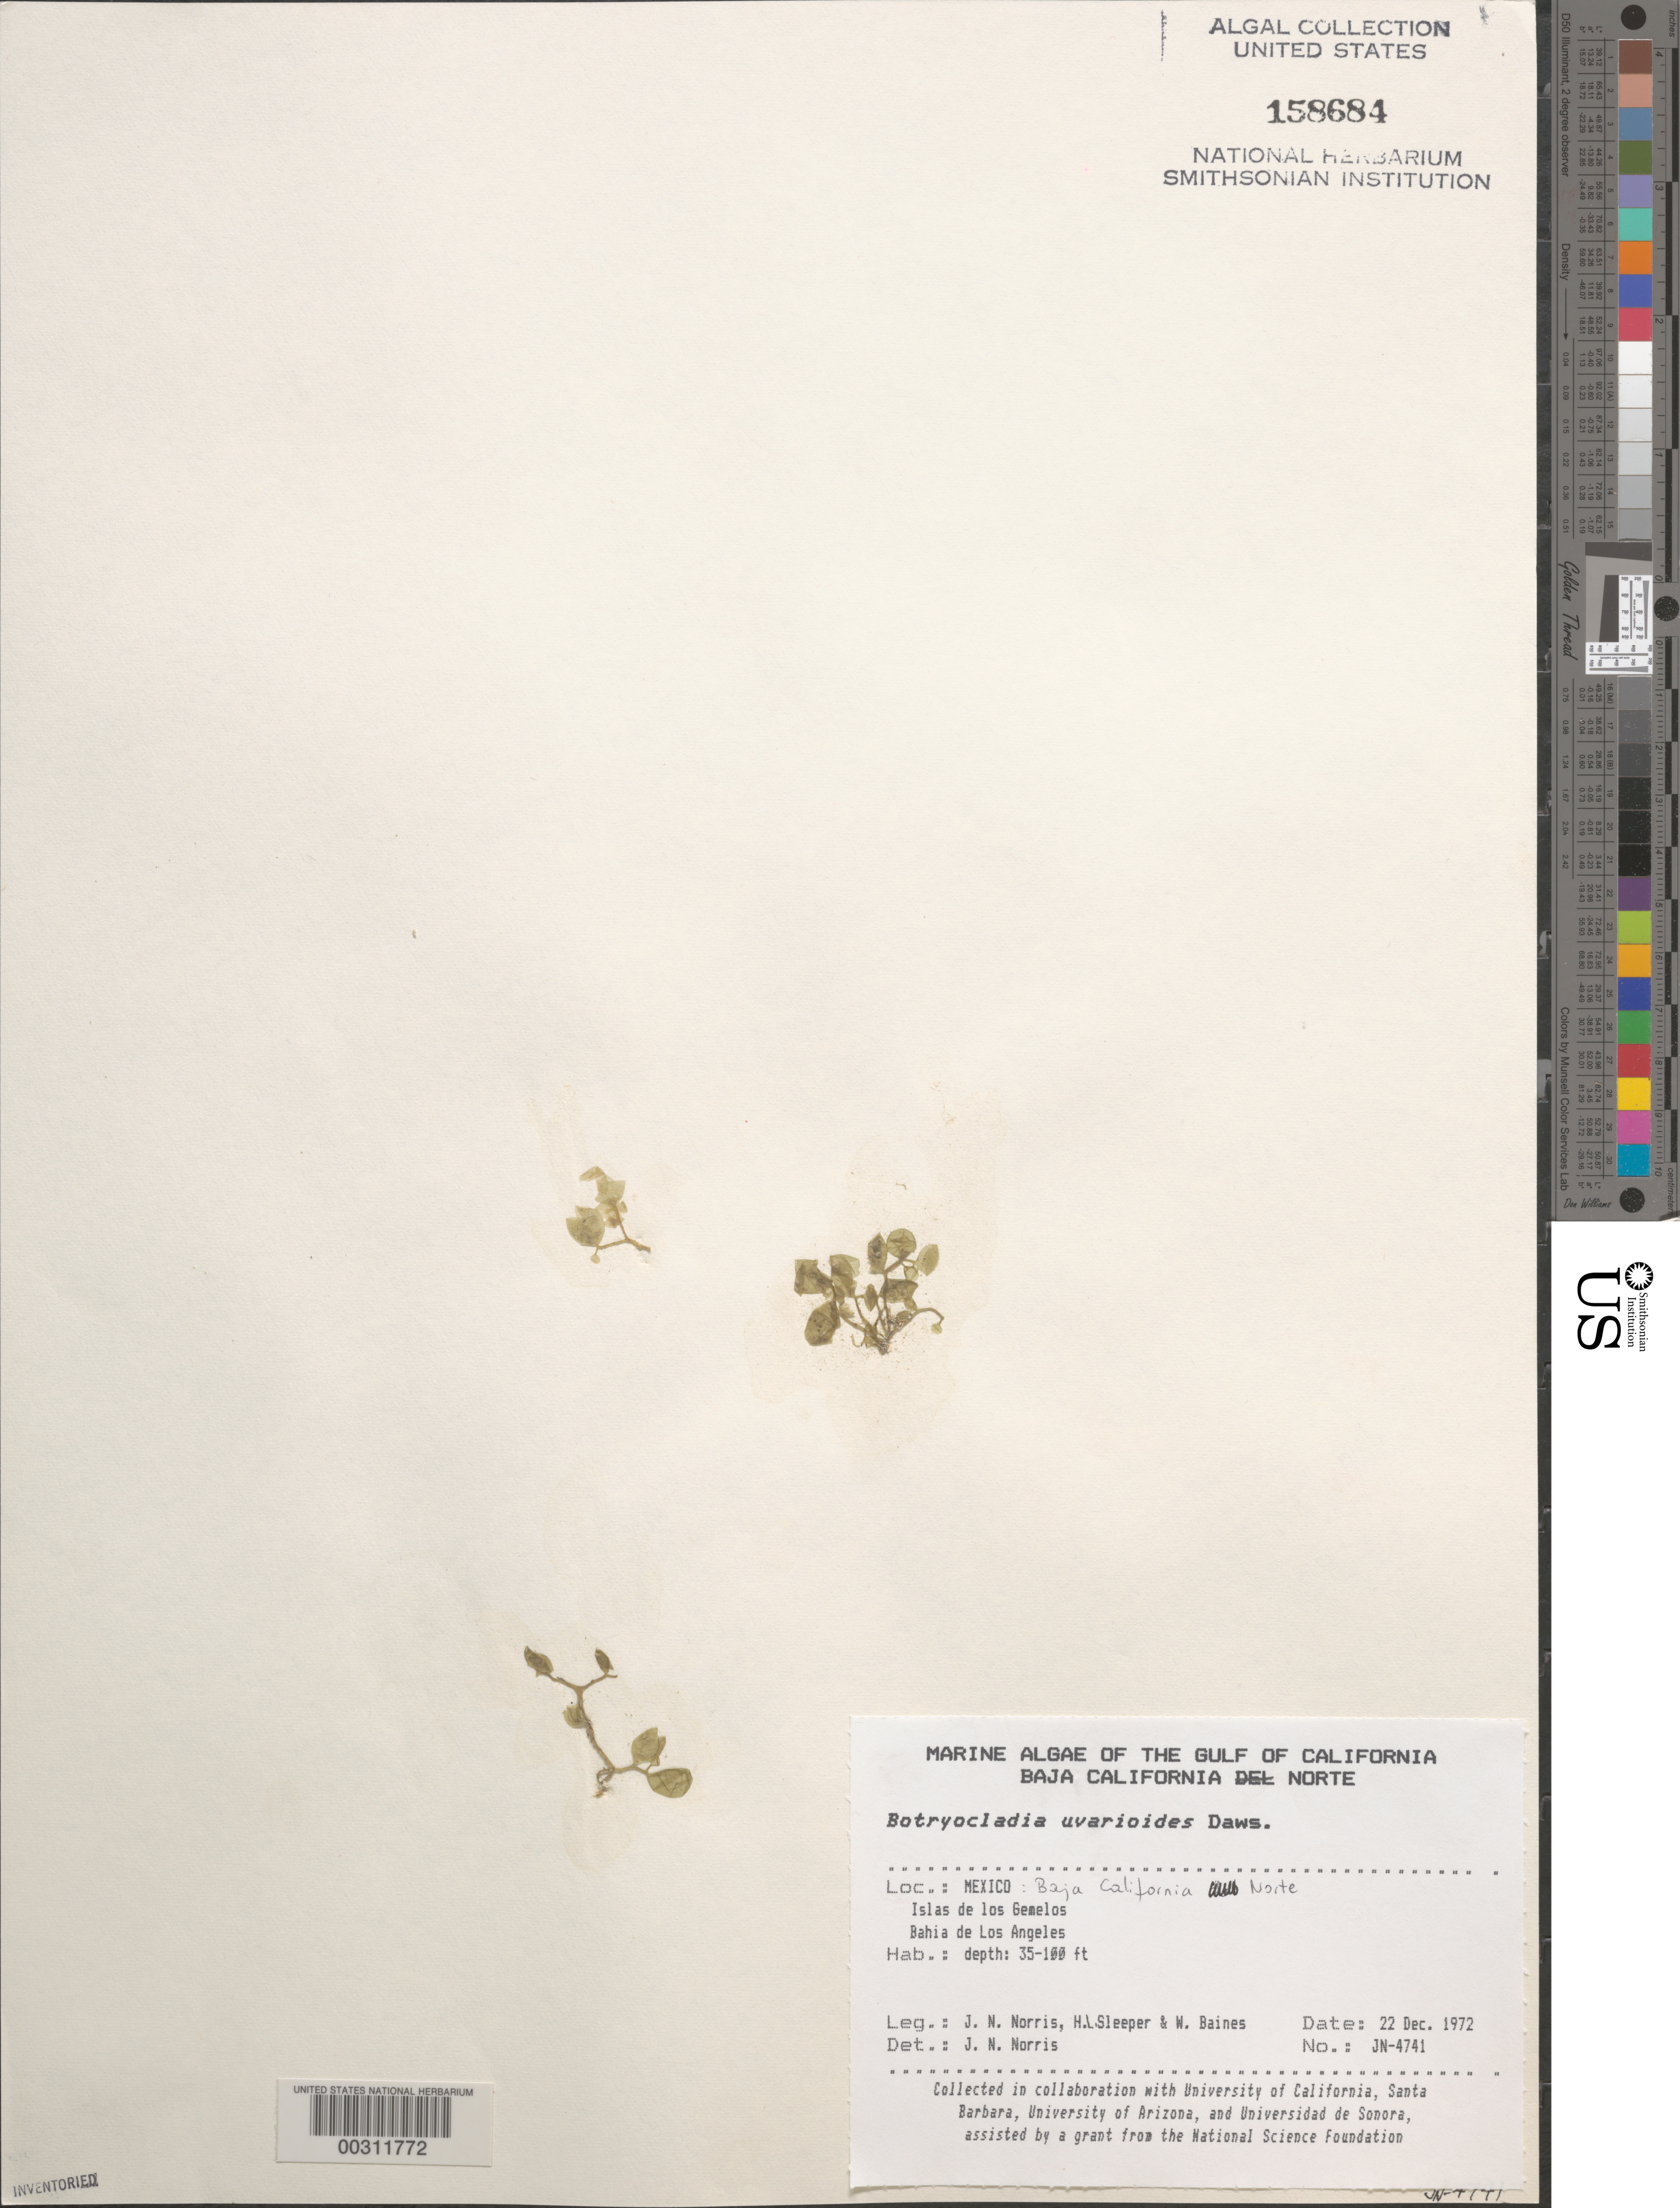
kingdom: Plantae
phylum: Rhodophyta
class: Florideophyceae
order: Rhodymeniales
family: Rhodymeniaceae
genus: Botryocladia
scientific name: Botryocladia uvarioides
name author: E.Y. Dawson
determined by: Norris, James N.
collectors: J. N. Norris, H. Sleeper & W. Baines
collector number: JN-4741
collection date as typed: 22 Dec 1972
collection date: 1972-12-22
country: Mexico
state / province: Baja California Norte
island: Isla de Los Gemelitos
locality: Bahia de los Angeles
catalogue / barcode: US 158684